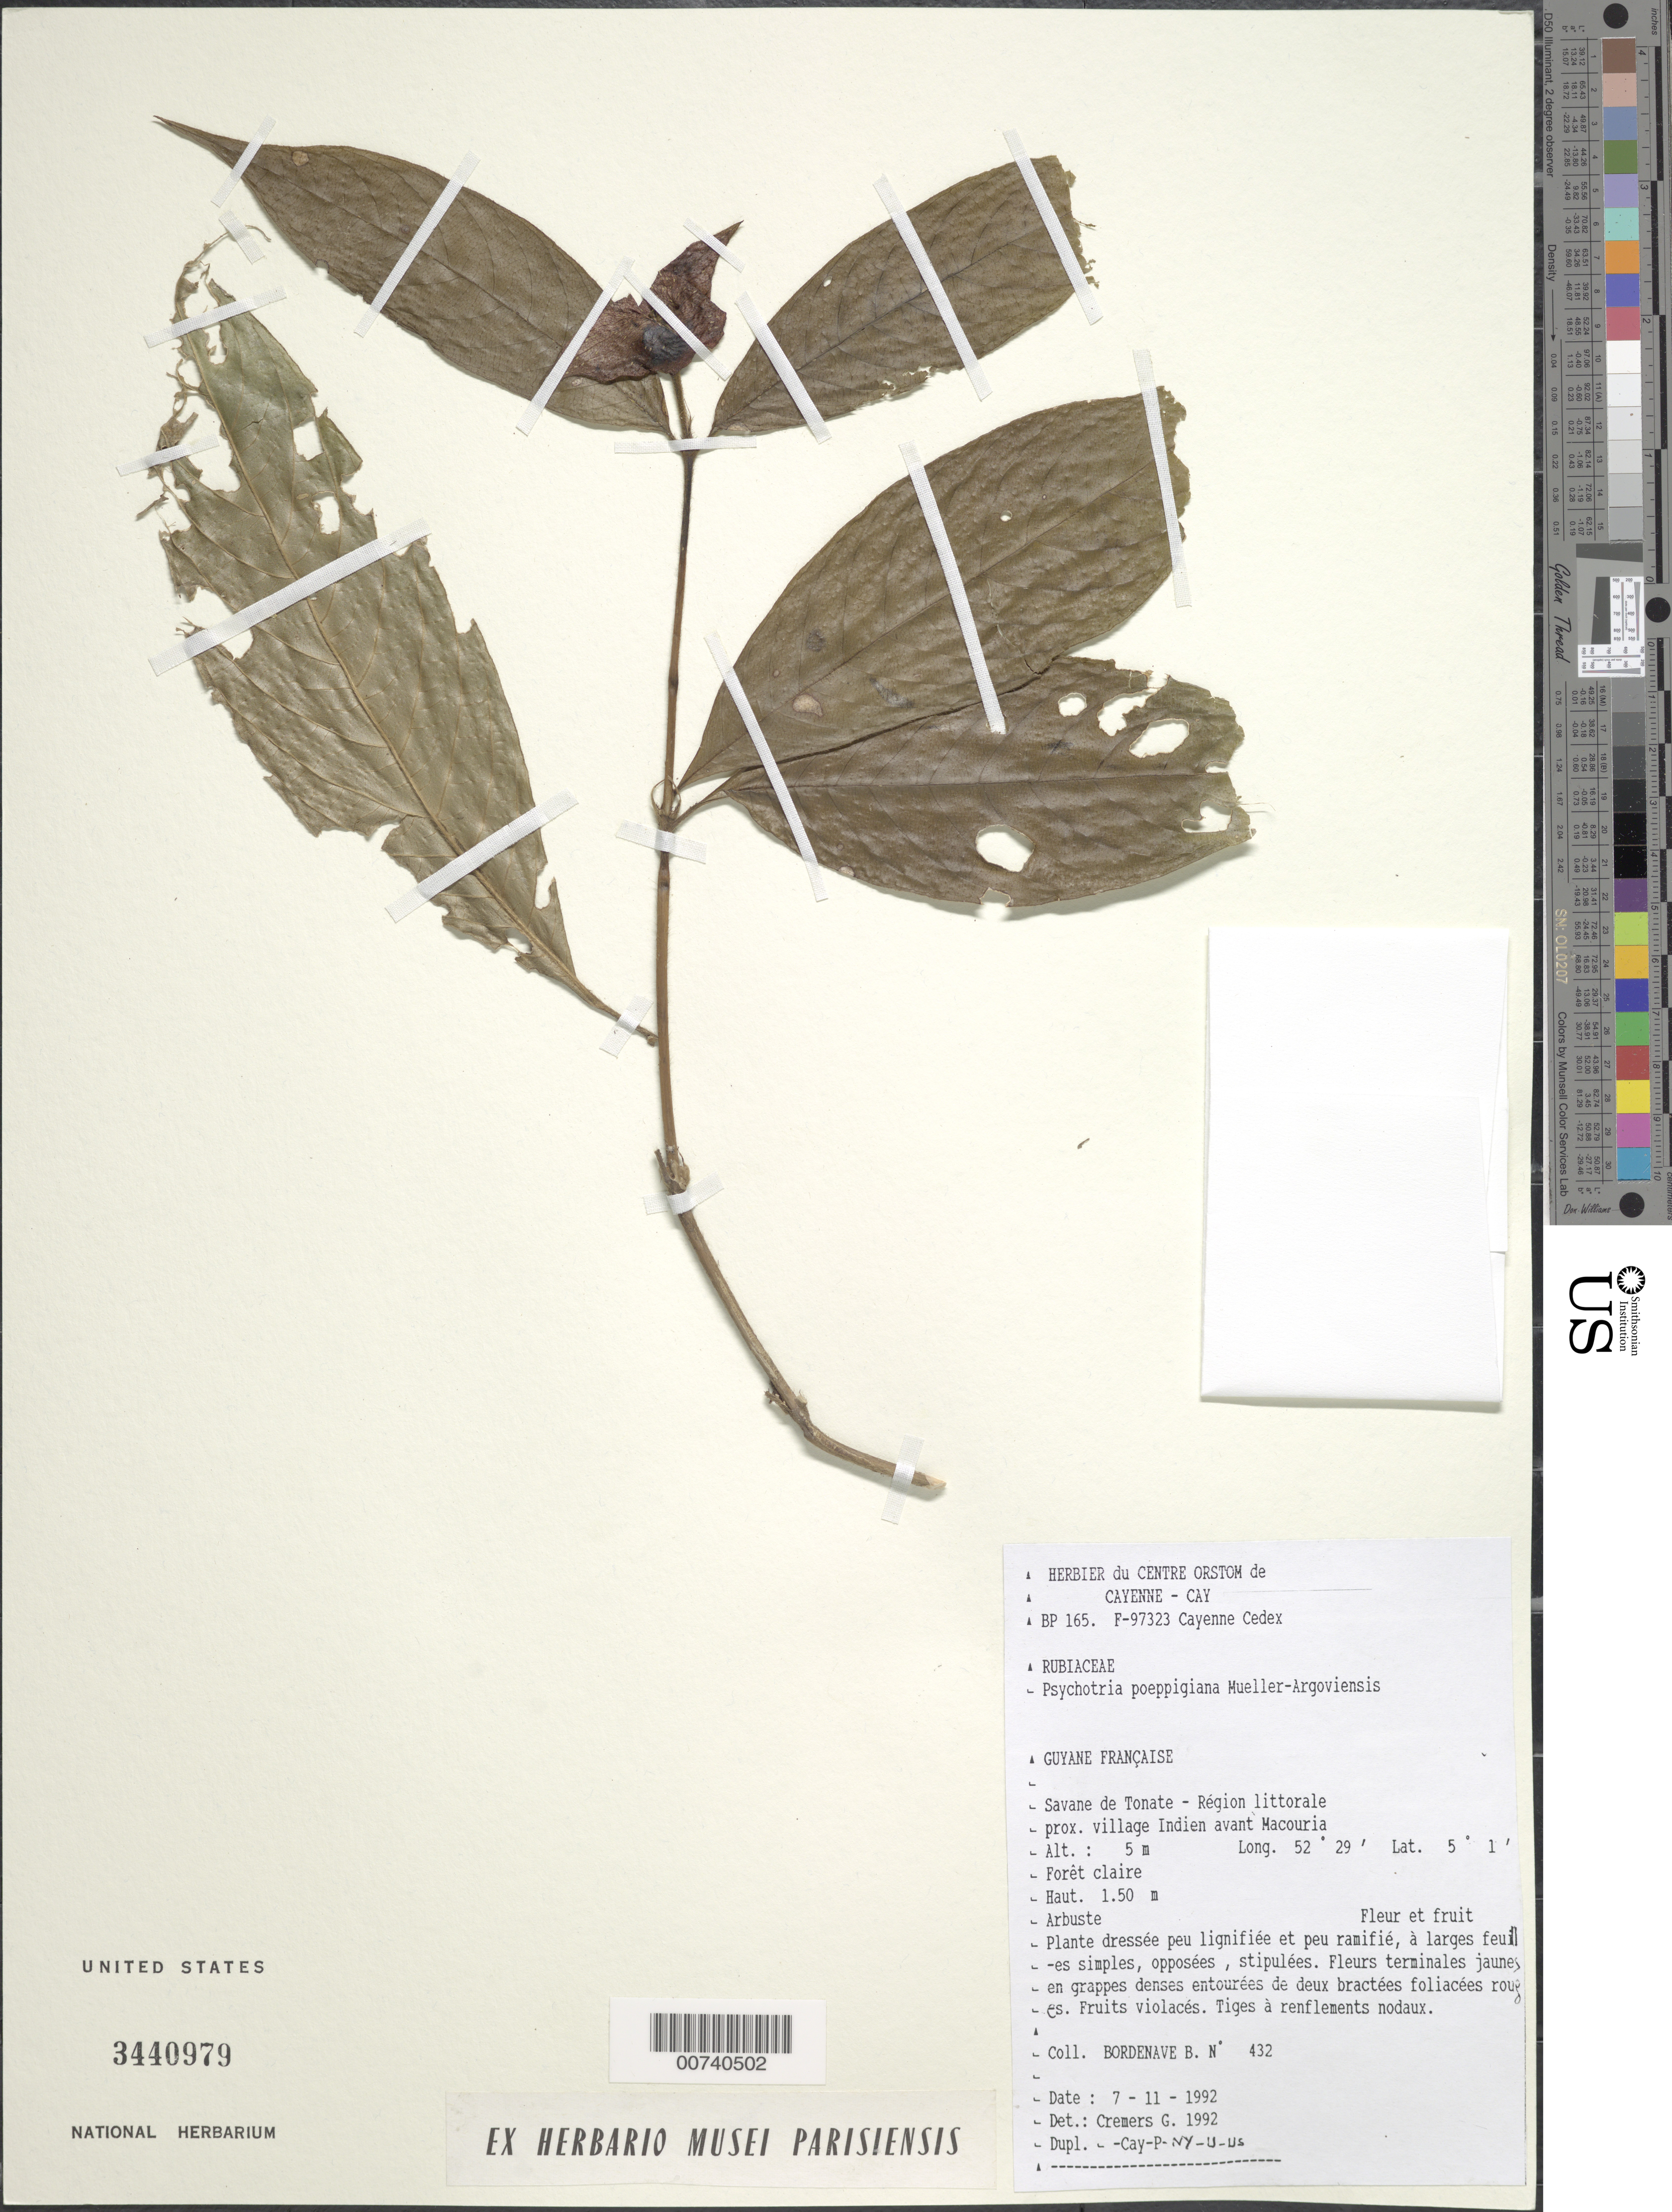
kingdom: Plantae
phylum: Tracheophyta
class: Magnoliopsida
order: Gentianales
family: Rubiaceae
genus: Palicourea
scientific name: Palicourea tomentosa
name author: (Aubl.) Borhidi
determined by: Kirkbride, J. H., Jr.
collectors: B. Bordenave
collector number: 432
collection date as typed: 7-Nov-92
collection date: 1992-11-07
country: French Guiana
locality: Savane Tonate, near Macouria Village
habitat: Open forest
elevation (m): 5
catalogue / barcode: US 3440979